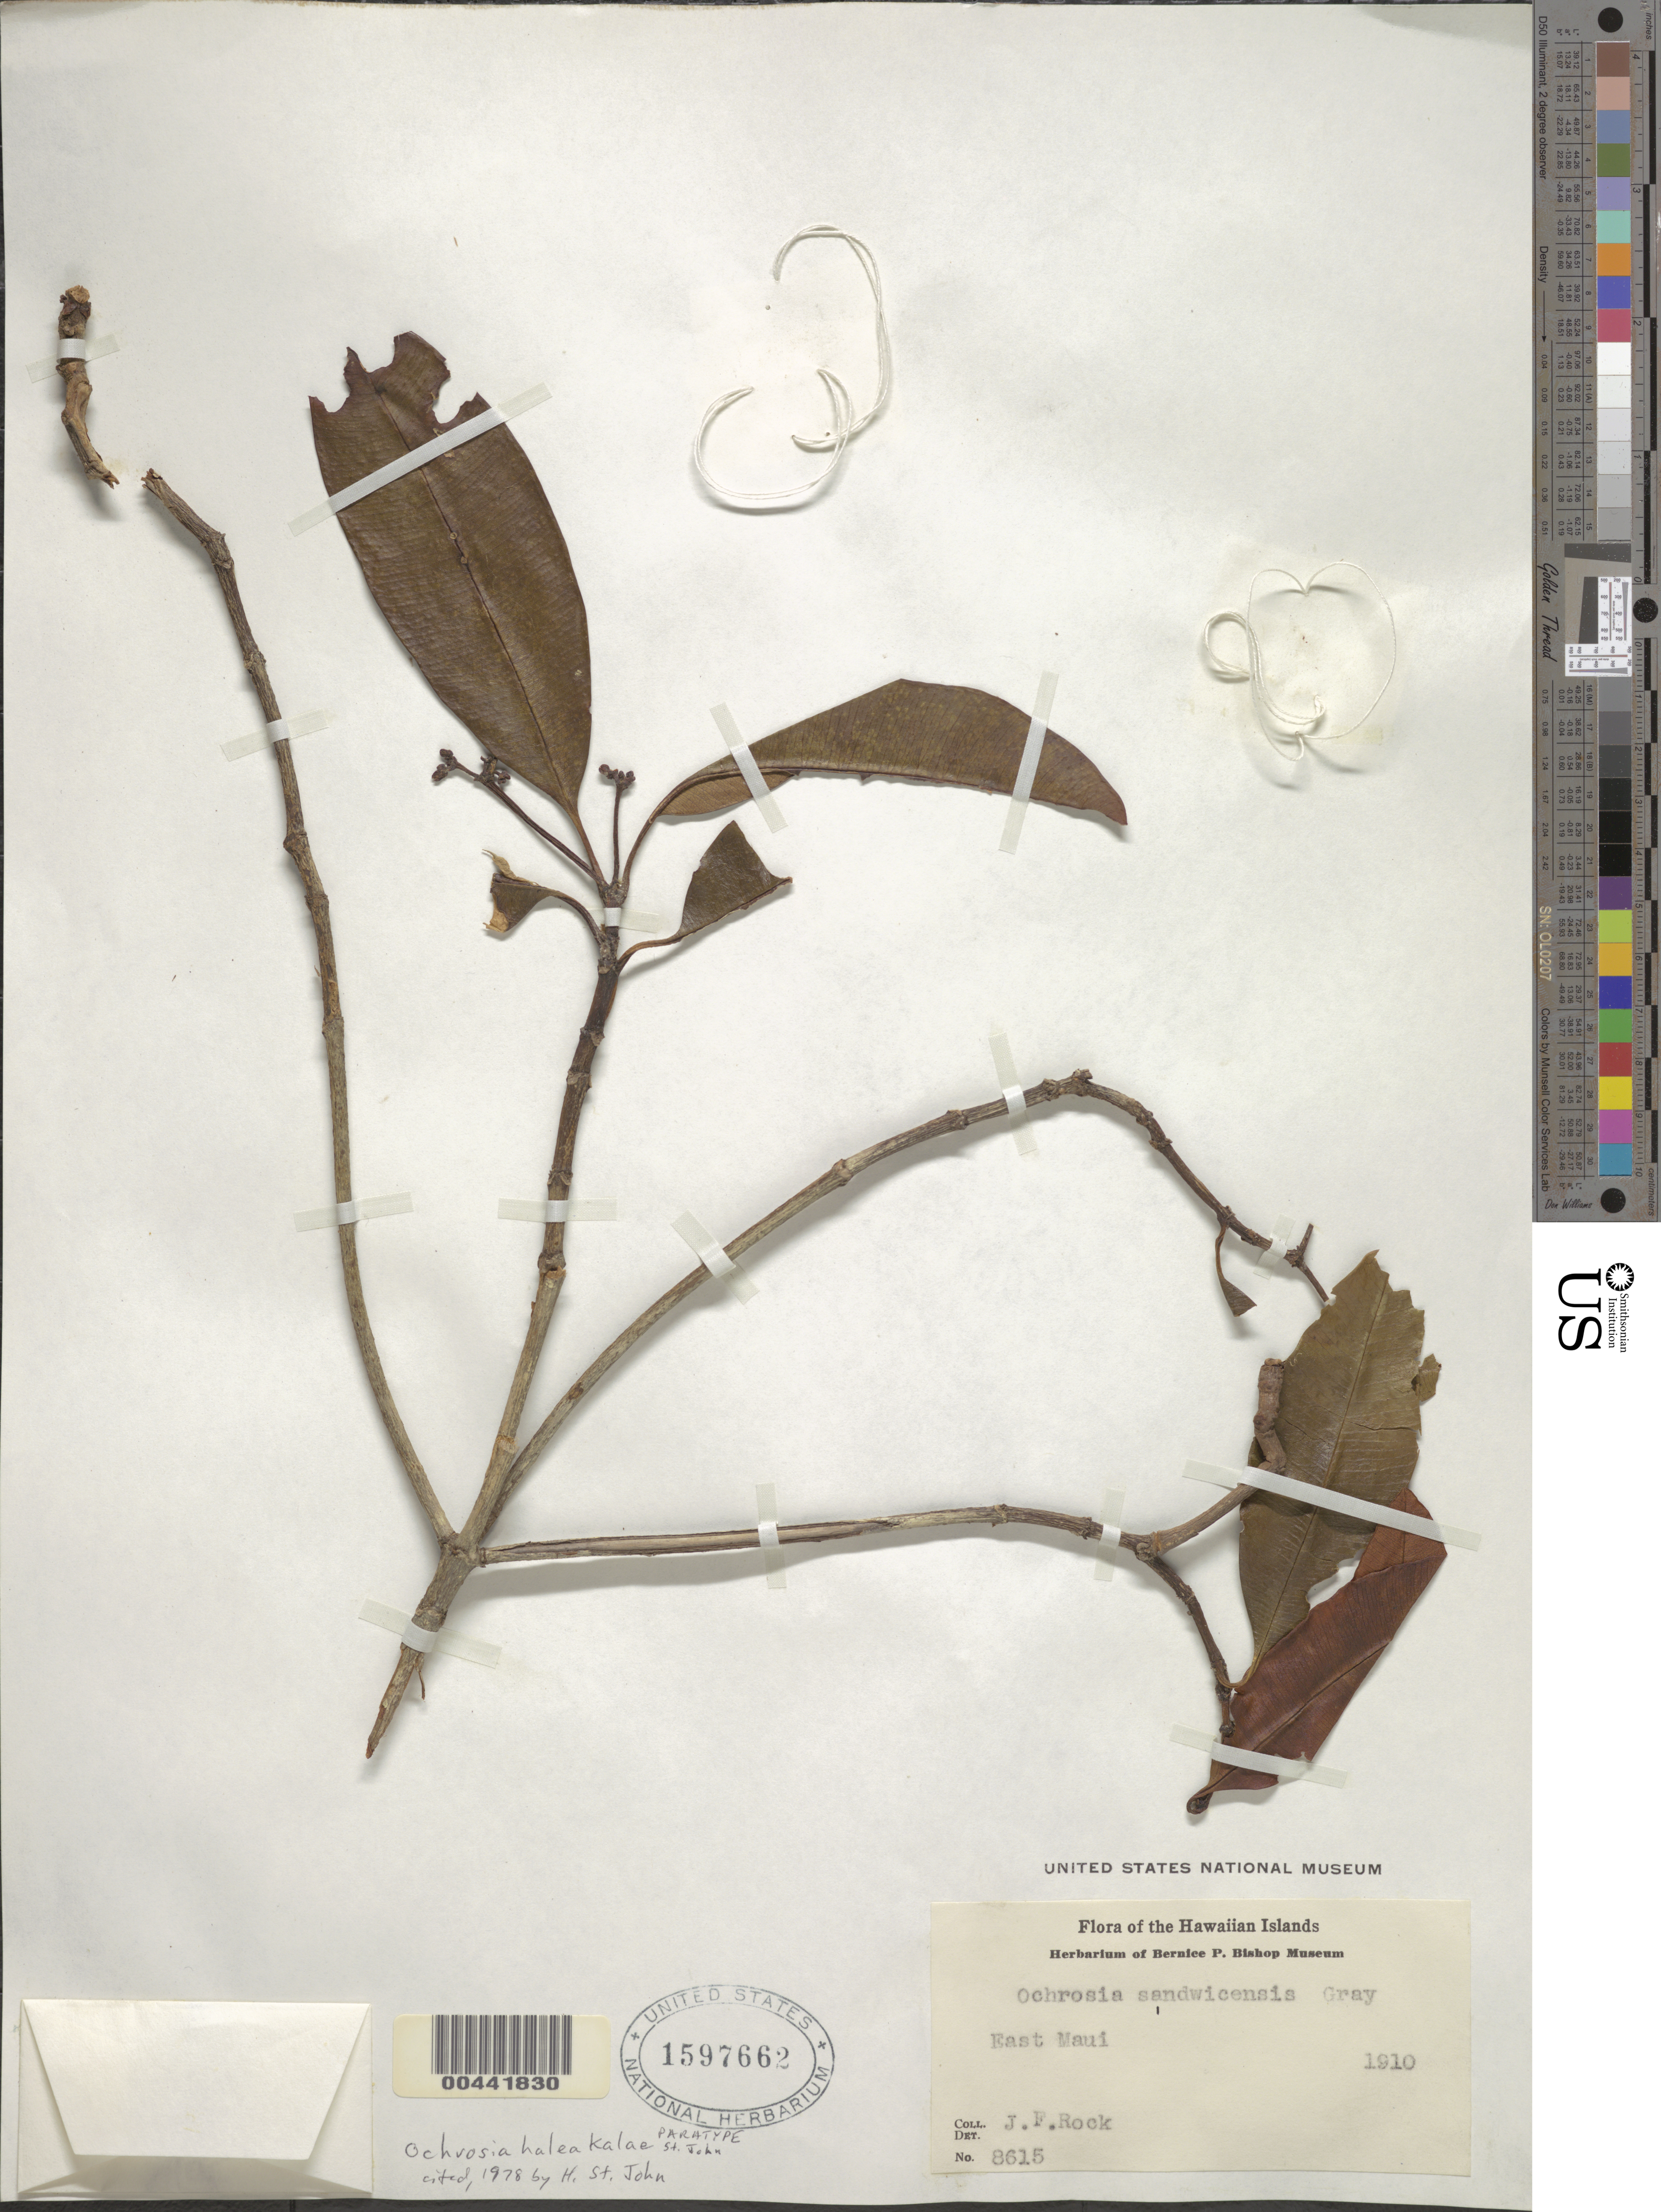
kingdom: Plantae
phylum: Tracheophyta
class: Magnoliopsida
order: Gentianales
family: Apocynaceae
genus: Ochrosia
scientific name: Ochrosia haleakalae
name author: H. St. John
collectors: J. Rock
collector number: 8615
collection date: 1910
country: United States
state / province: Hawaii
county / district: Maui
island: Maui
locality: Hawaiian Islands. East Maui.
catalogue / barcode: US 1597662